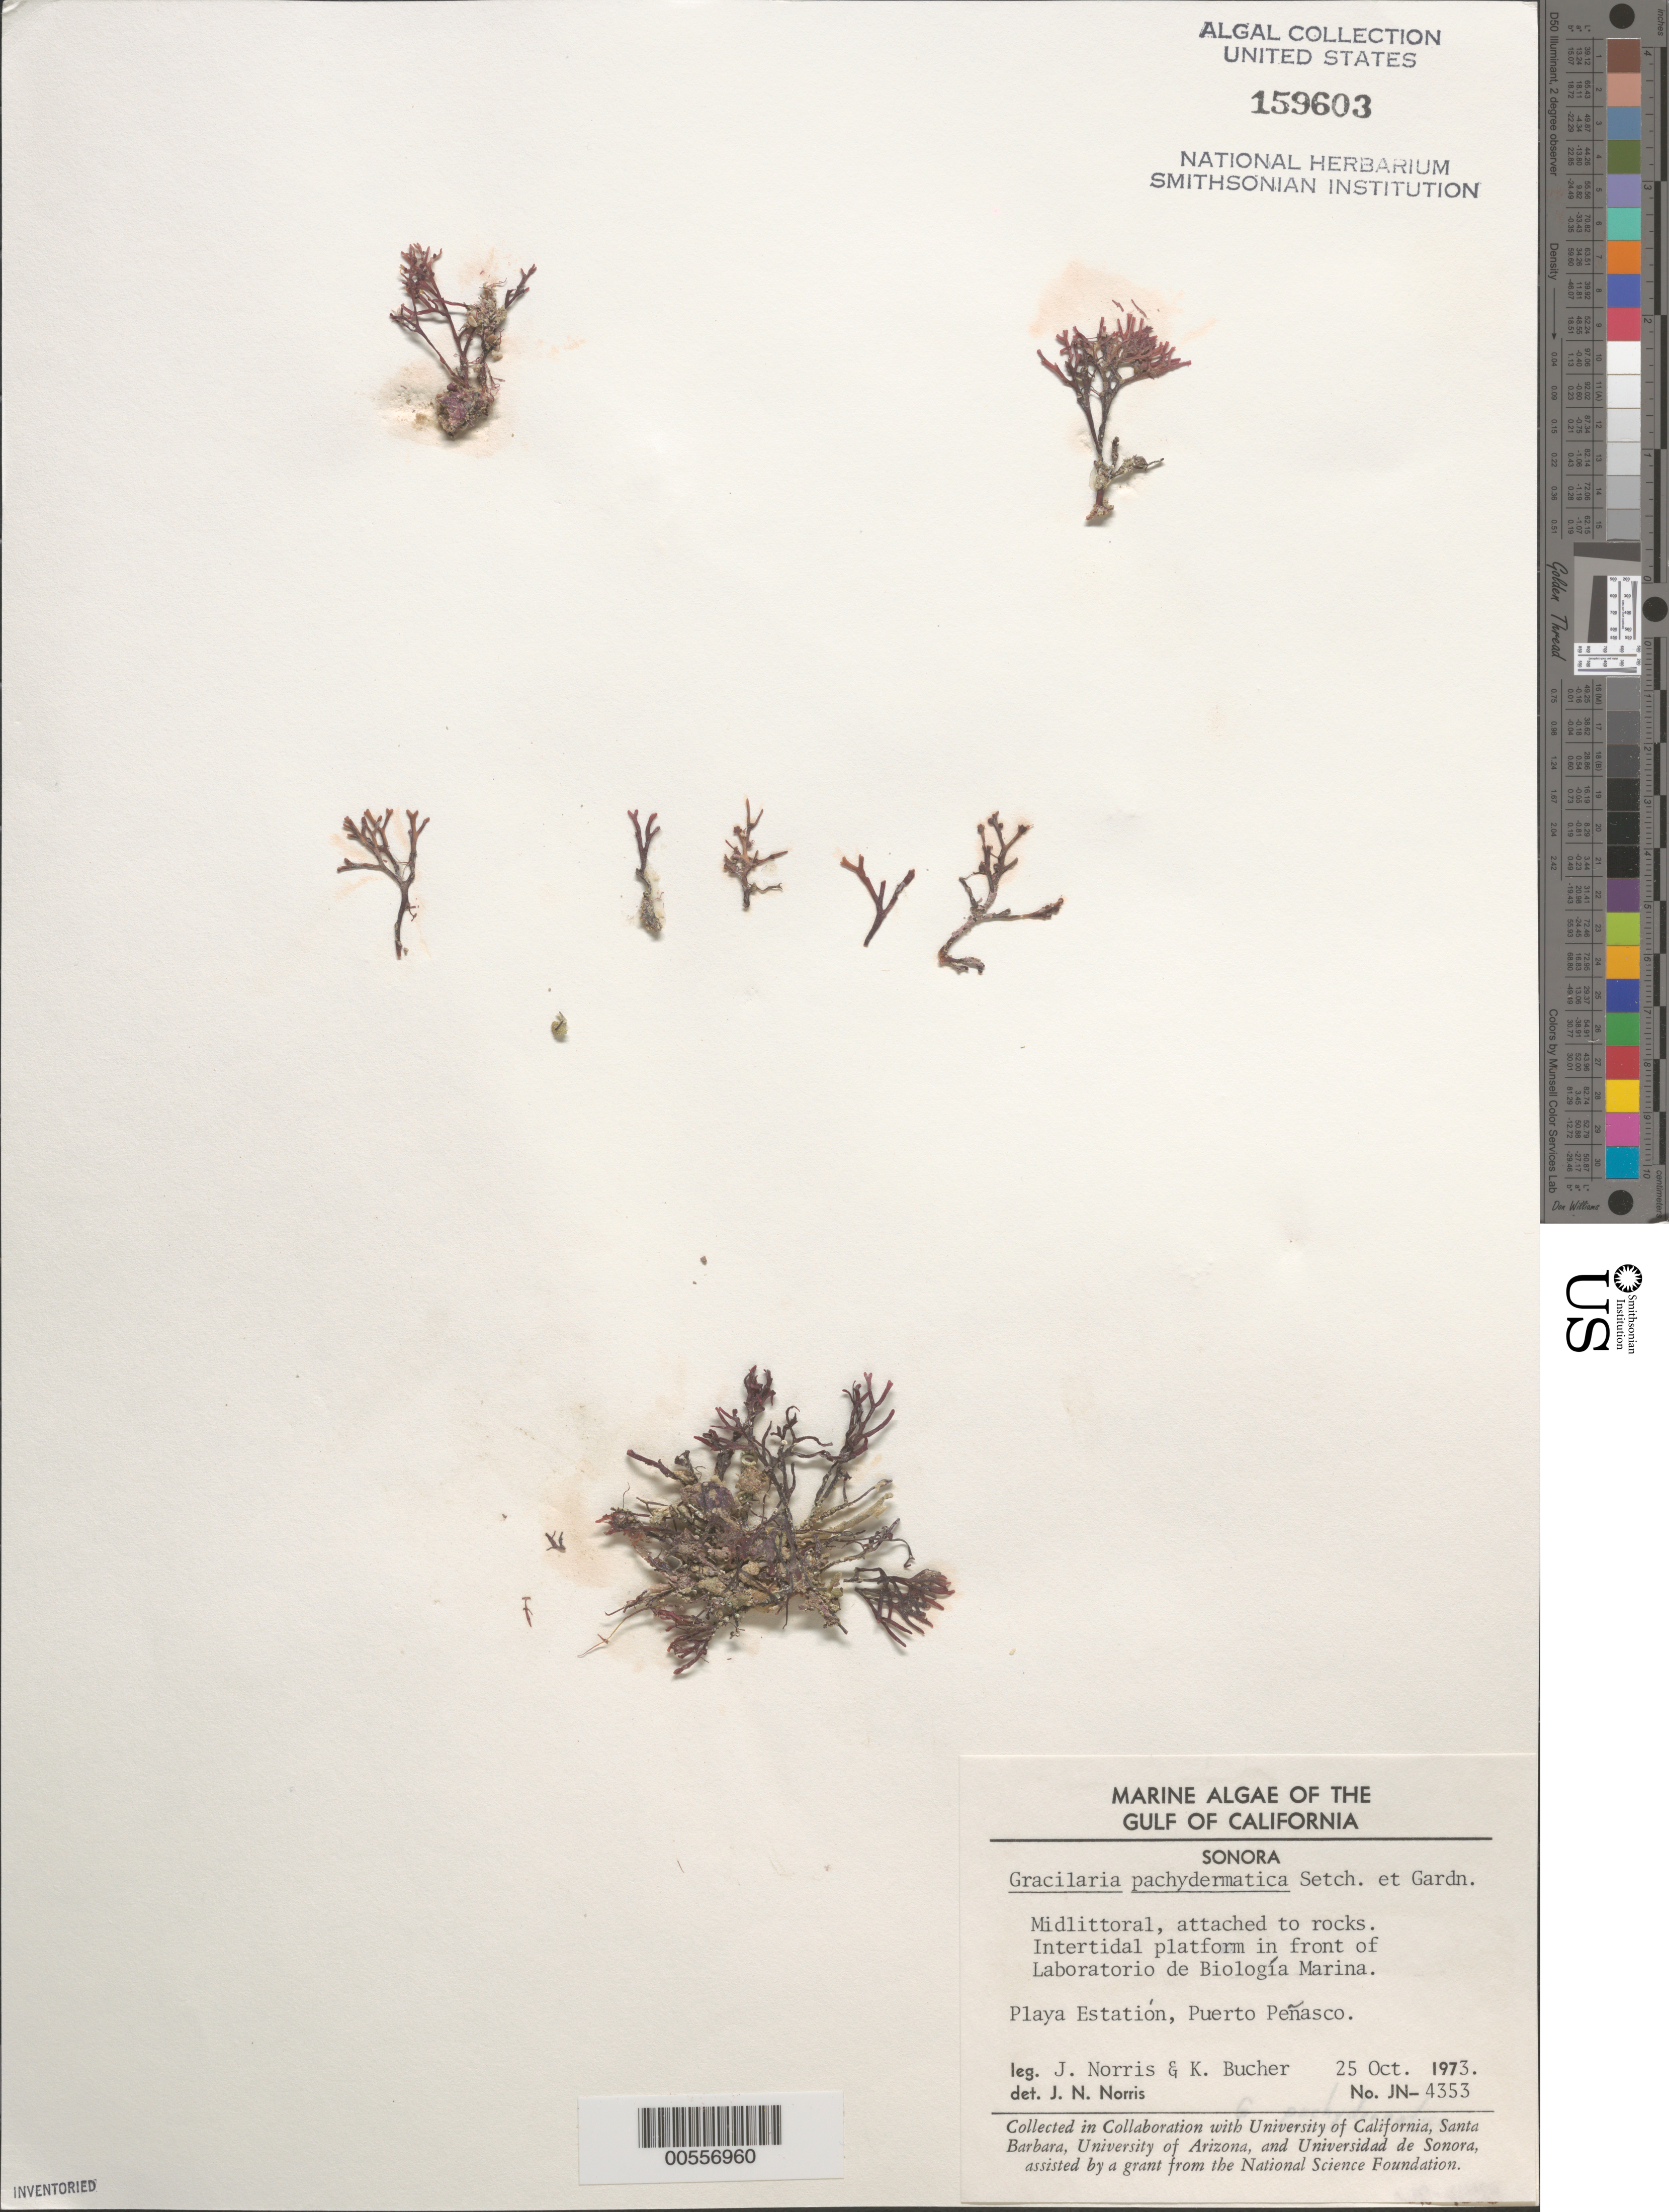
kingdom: Plantae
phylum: Rhodophyta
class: Florideophyceae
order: Gracilariales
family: Gracilariaceae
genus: Gracilaria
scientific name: Gracilaria pachydermatica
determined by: Norris, James N.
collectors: J. N. Norris & K. E. Bucher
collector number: JN-4353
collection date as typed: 25 Oct 1973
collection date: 1973-10-25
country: Mexico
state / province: Sonora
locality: Playa Estacion, Puerto Penasco, marine laboratory station shore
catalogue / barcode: US 159603